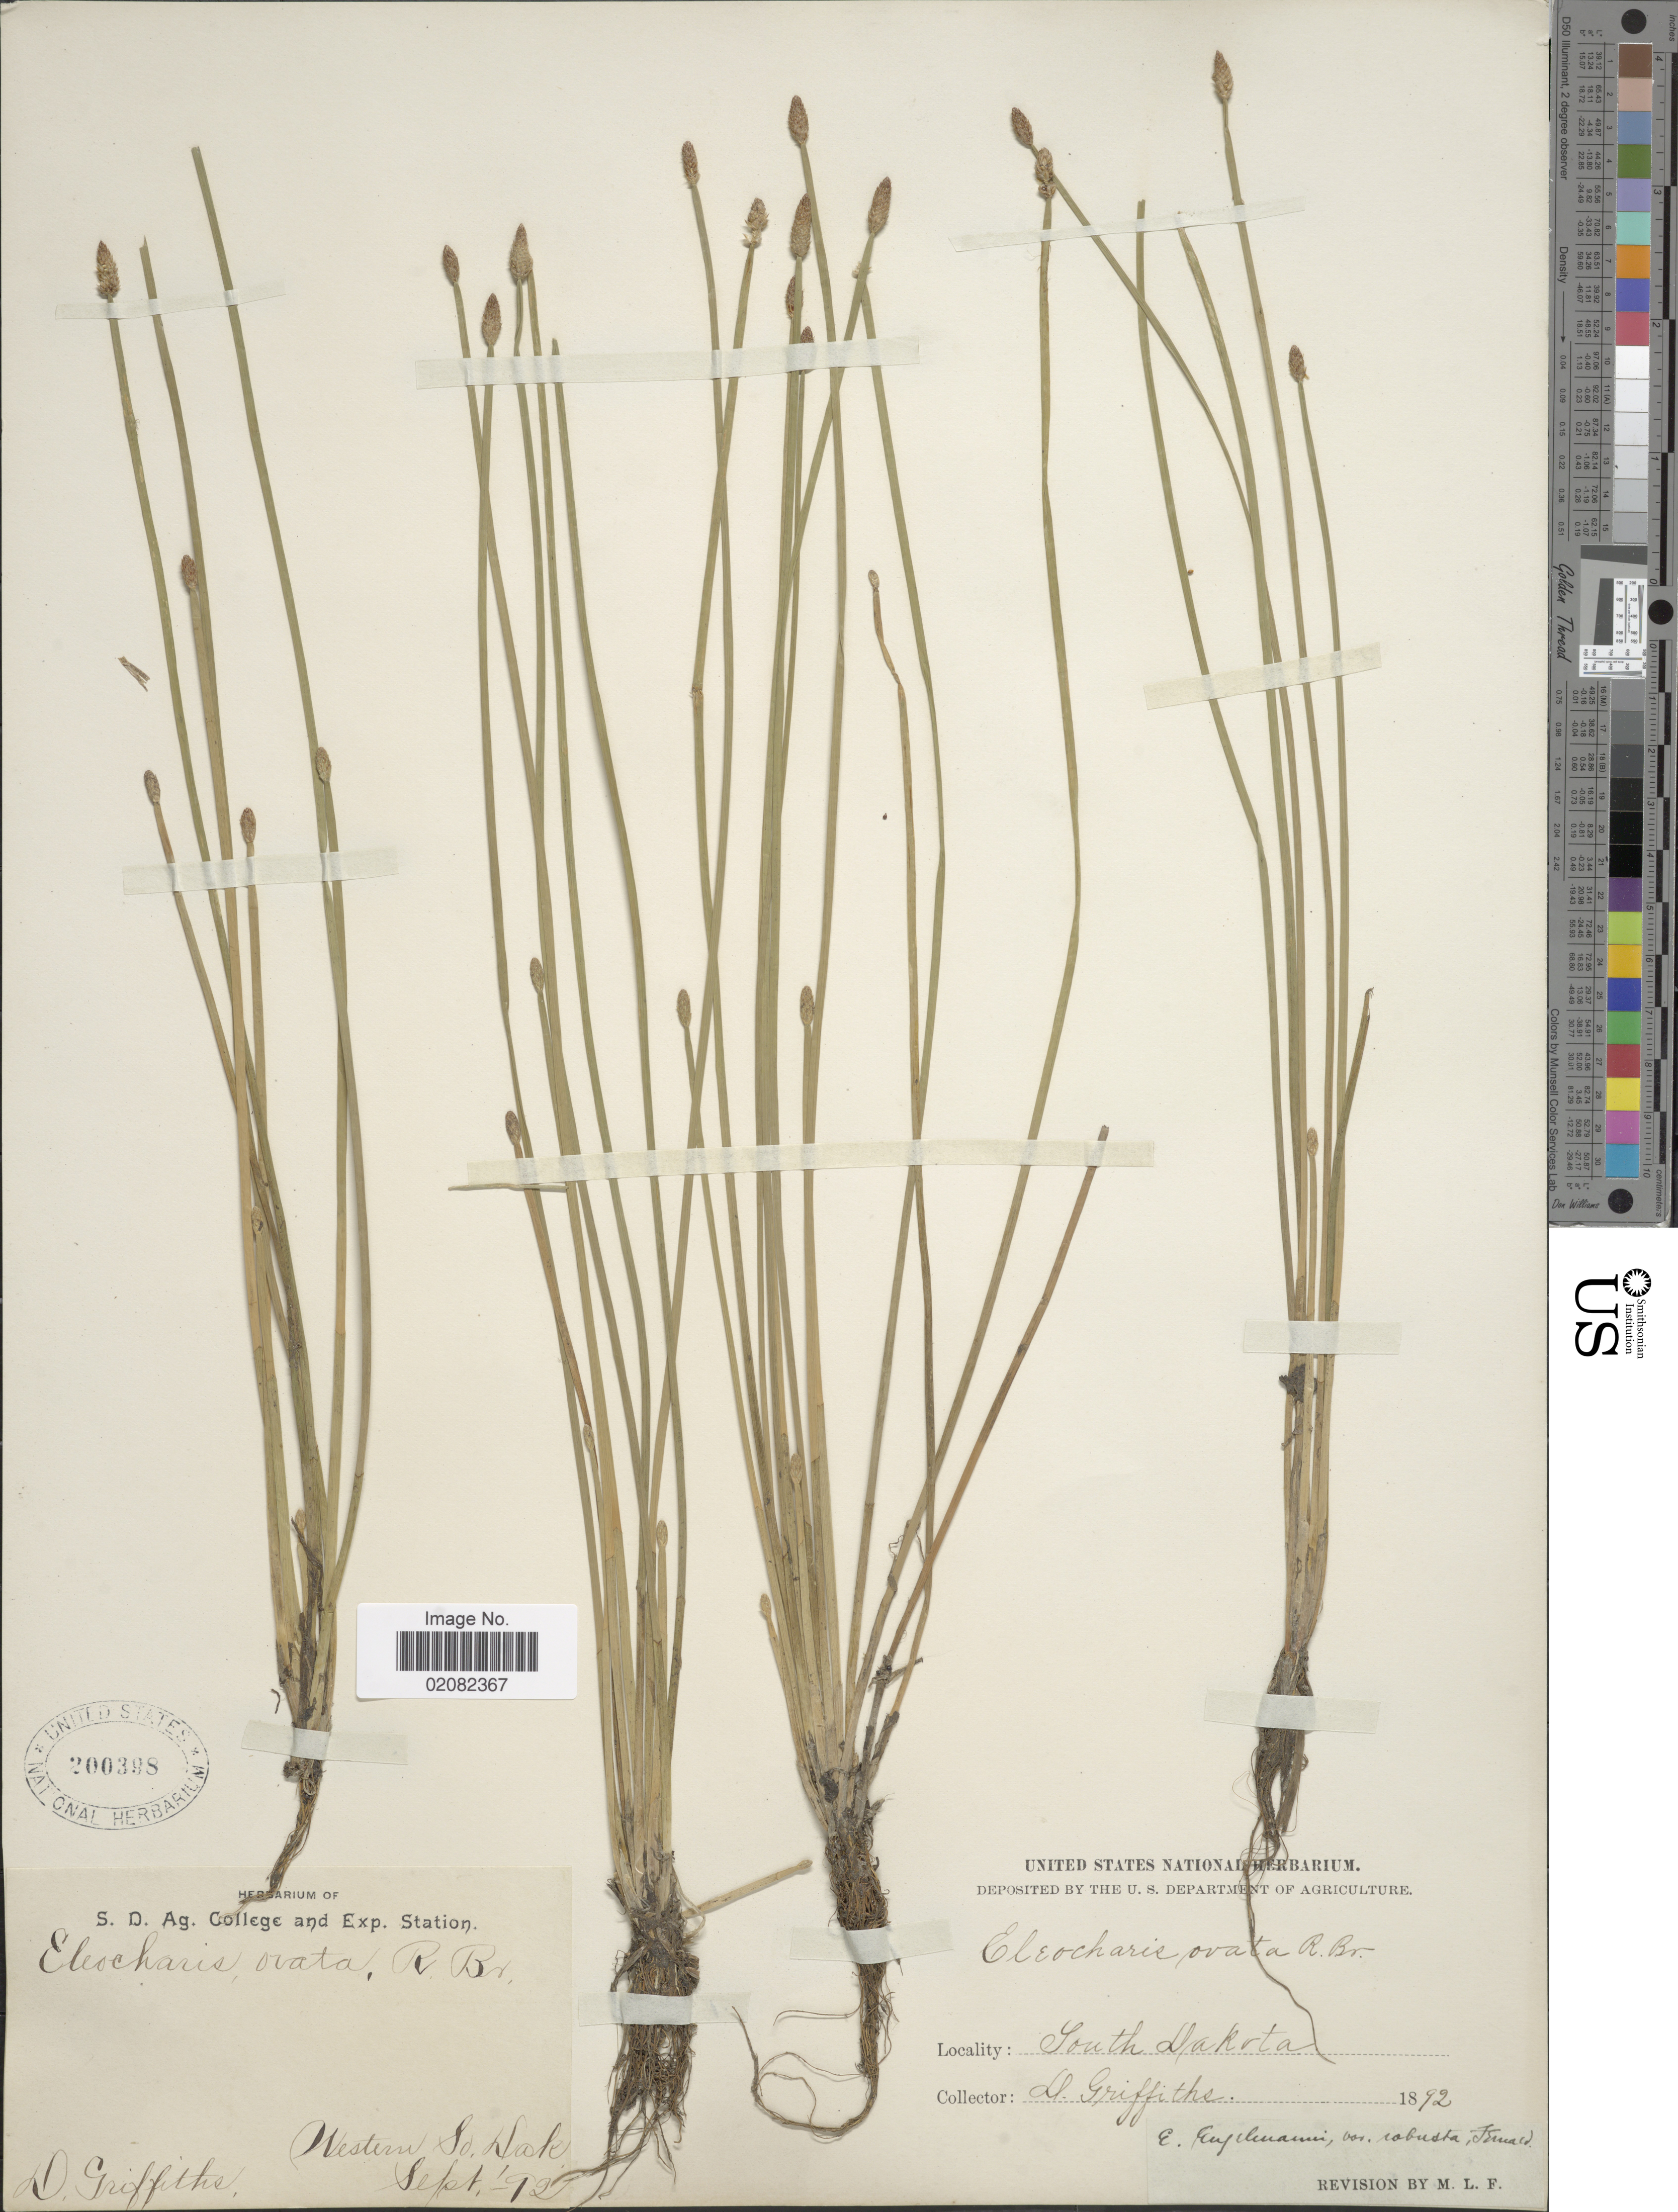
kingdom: Plantae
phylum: Tracheophyta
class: Liliopsida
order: Poales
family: Cyperaceae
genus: Eleocharis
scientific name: Eleocharis engelmannii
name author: Steud.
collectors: D. Griffiths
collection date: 1892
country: United States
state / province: South Dakota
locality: Western So. Dak.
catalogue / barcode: US 200398